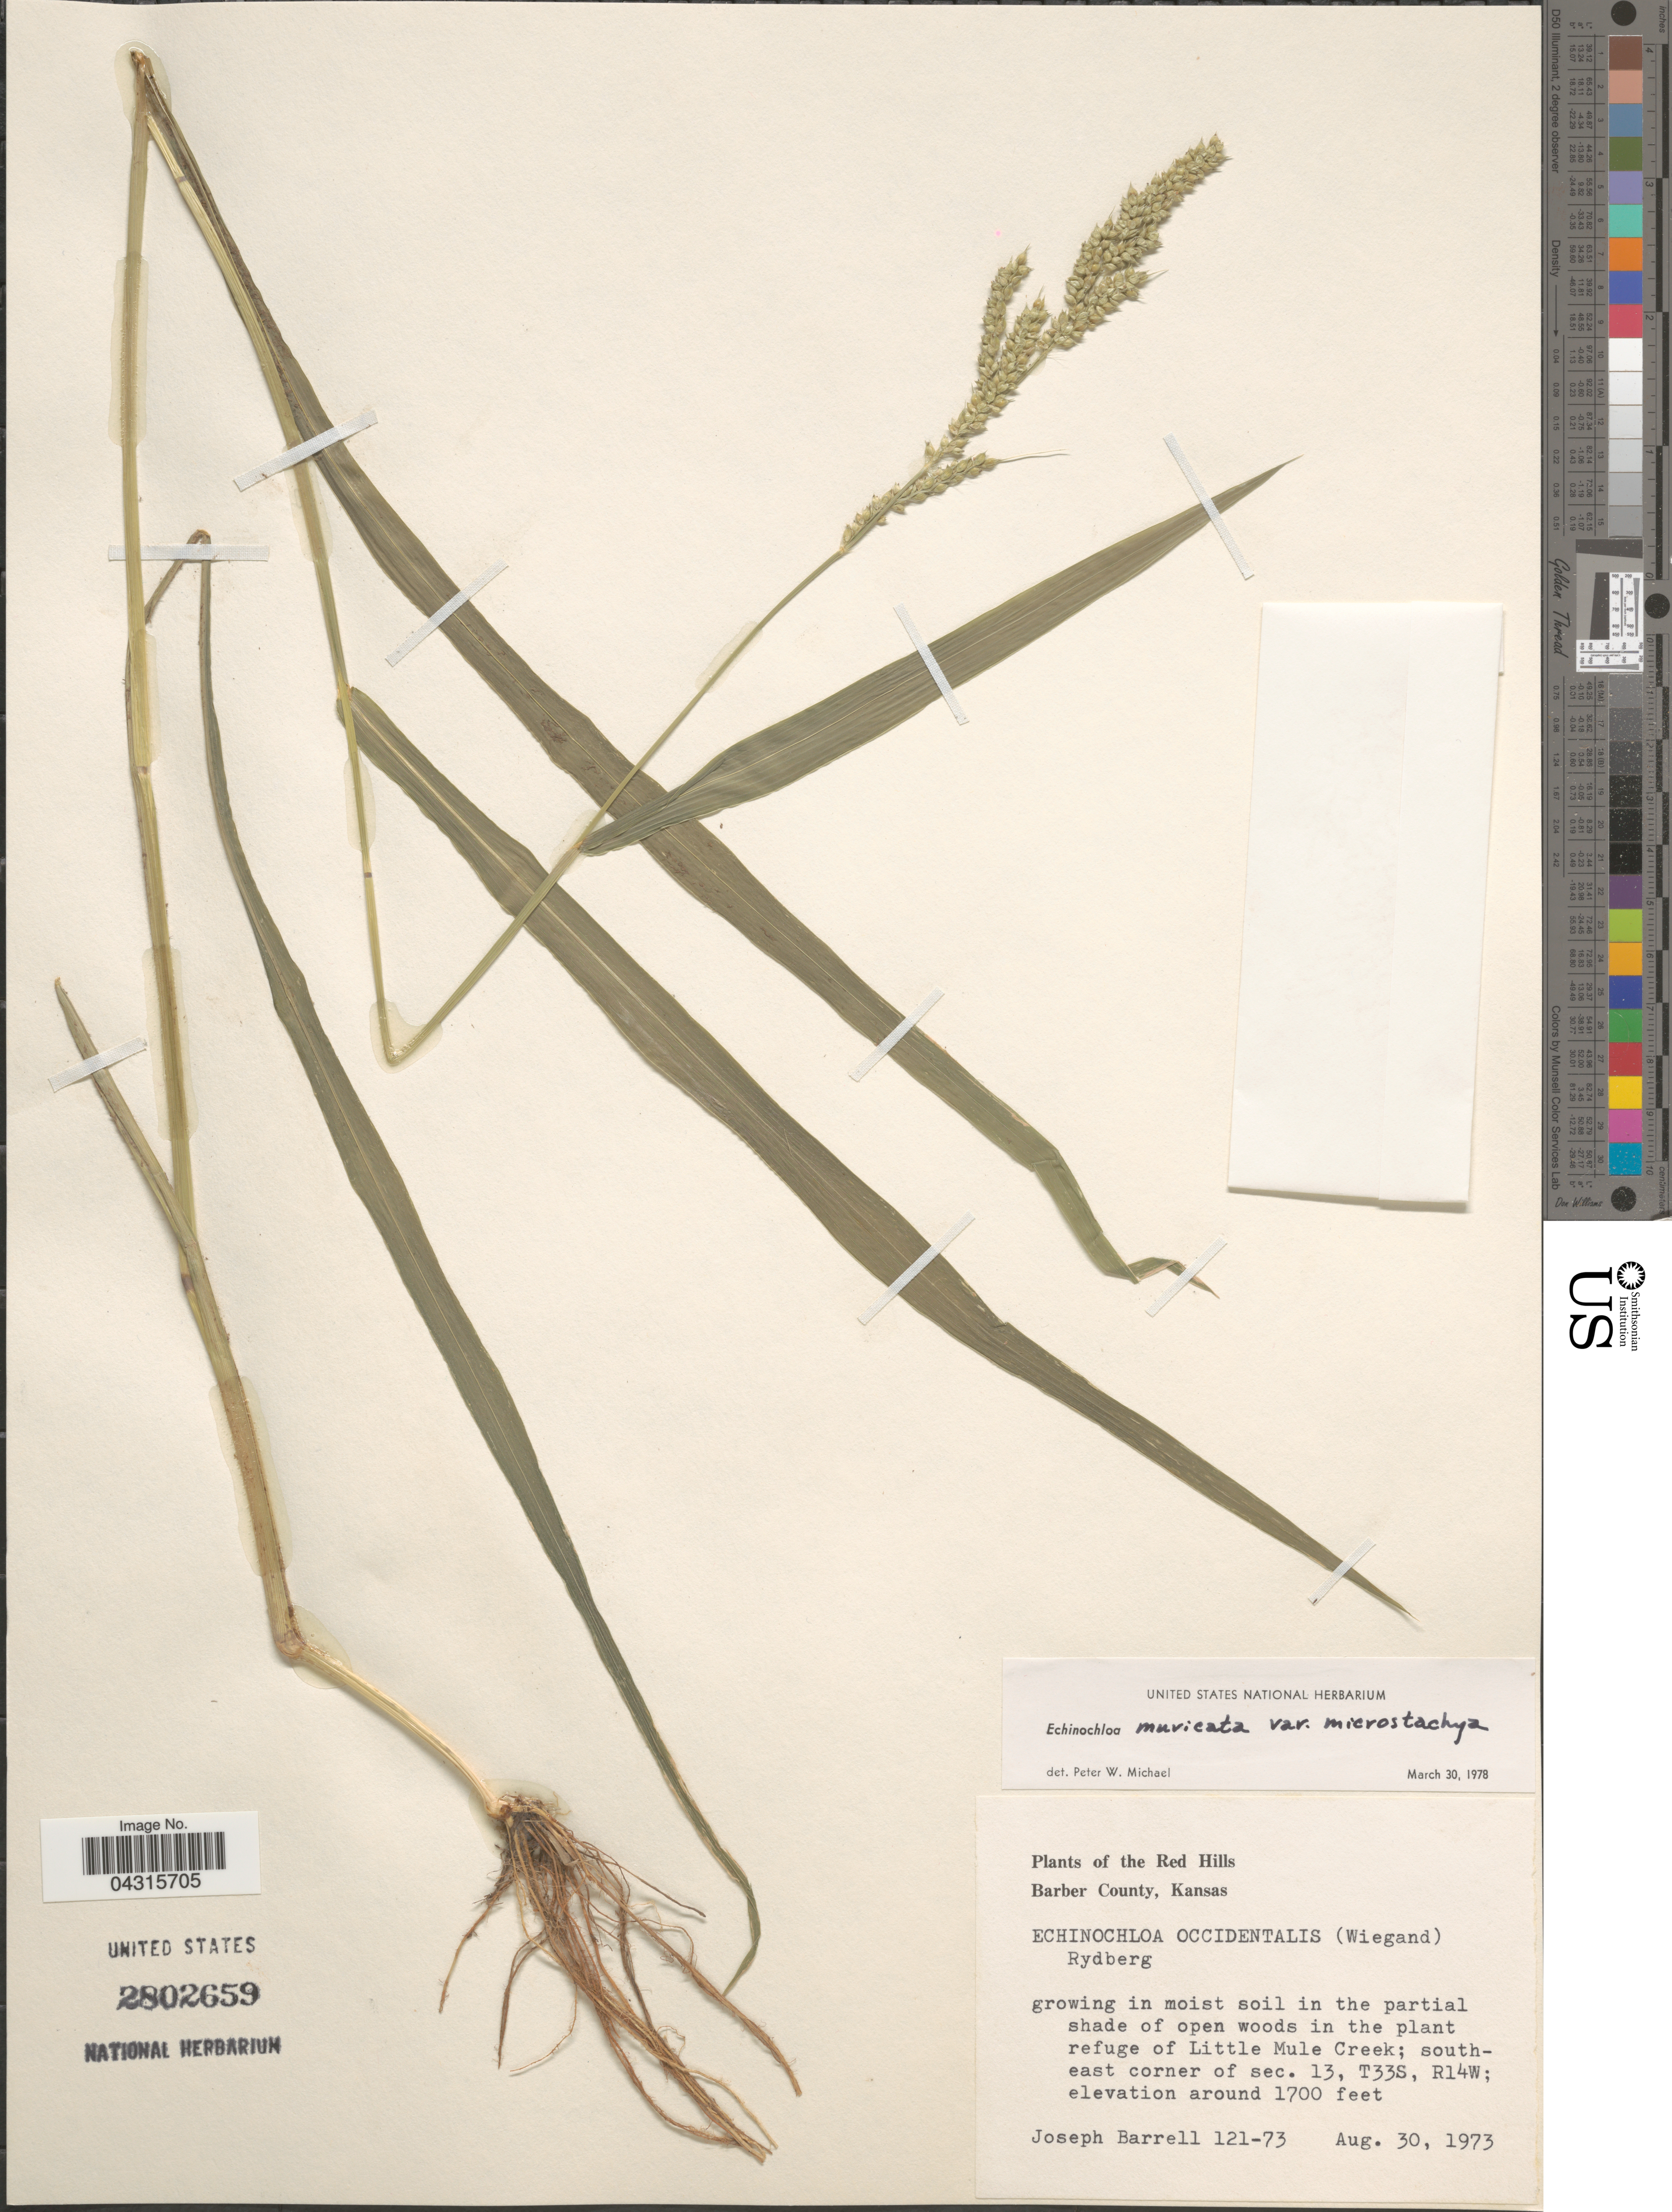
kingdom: Plantae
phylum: Tracheophyta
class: Liliopsida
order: Poales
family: Poaceae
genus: Echinochloa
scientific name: Echinochloa muricata var. microstachya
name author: Wiegand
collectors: J. Barrell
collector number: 121-73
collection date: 1973-08-30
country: United States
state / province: Kansas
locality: The Red Hills. Barber County. Growing in moist soil in the partial shade of open woods in the plant refuge of Little Mule Creek; southeast corner of sec. 13, T33S, R14W.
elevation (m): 518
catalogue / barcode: US 2802659